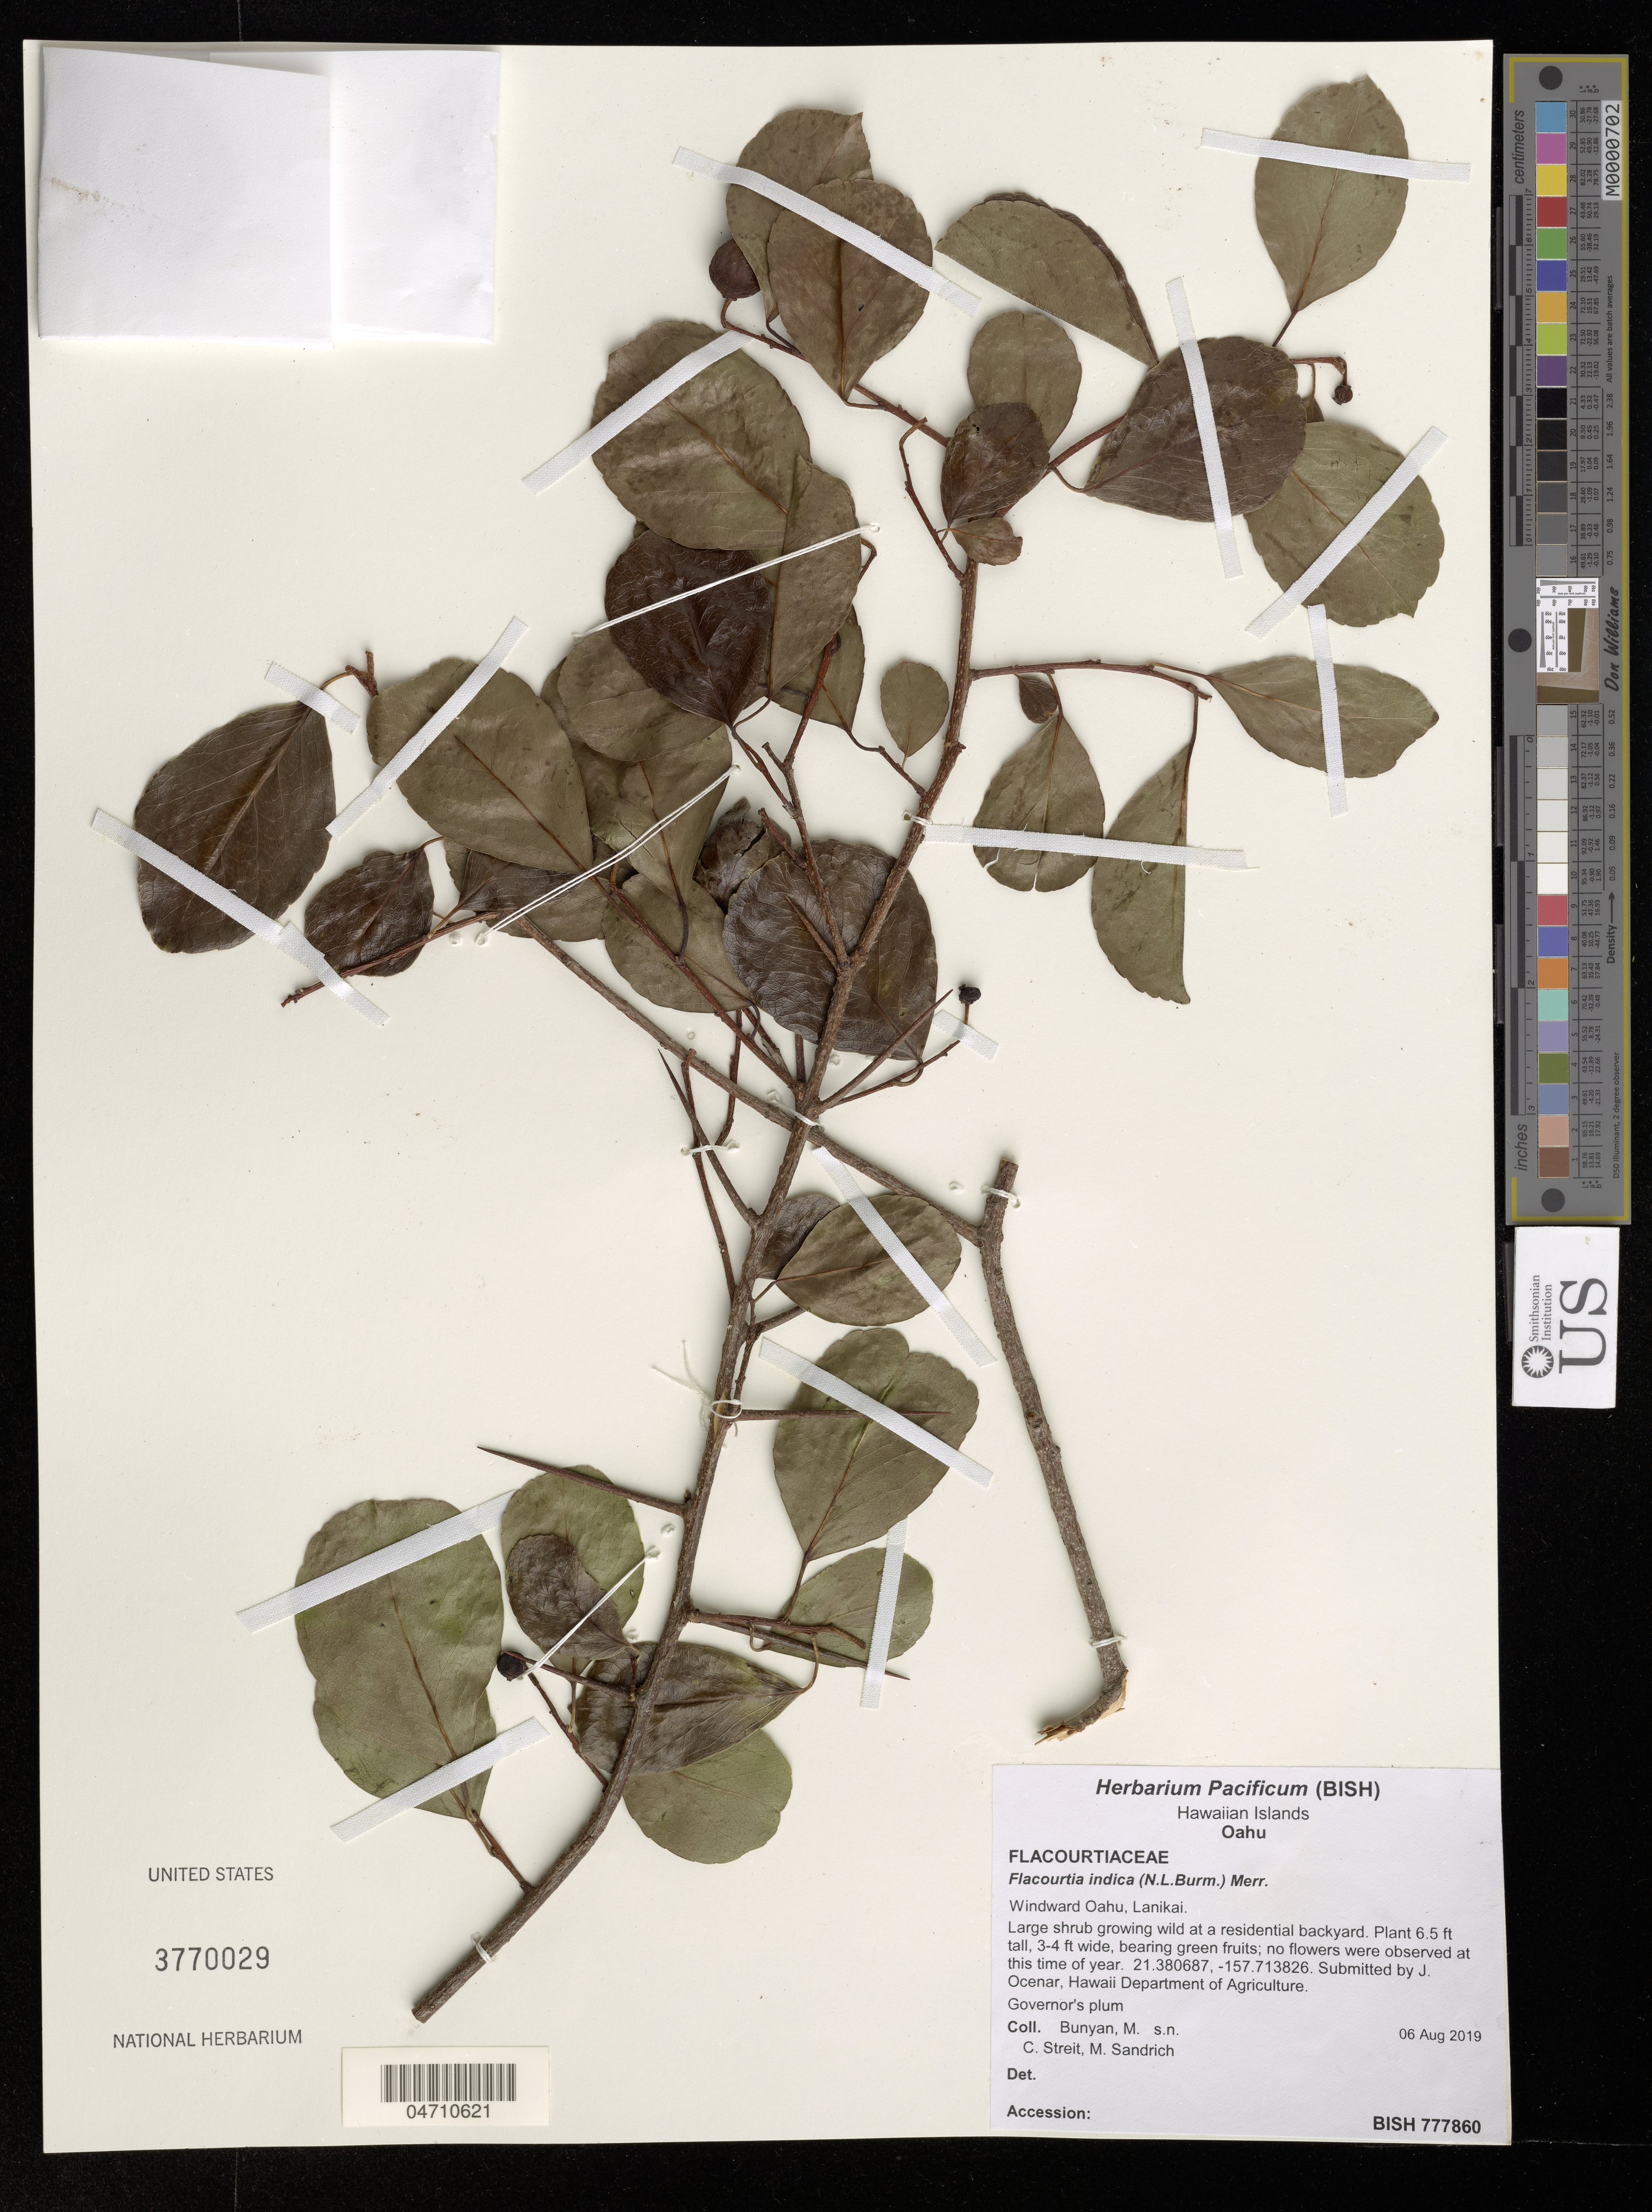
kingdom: Plantae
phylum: Tracheophyta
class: Magnoliopsida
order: Malpighiales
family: Salicaceae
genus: Flacourtia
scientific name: Flacourtia indica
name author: (Burm. f.) Merr.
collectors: M. Bunyan, C. Streit & M. Sandrich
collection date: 2019-08-06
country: United States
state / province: Hawaii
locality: Hawaiian Islands. Oahu. Windward Oahu, Lanikai.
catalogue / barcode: US 3770029